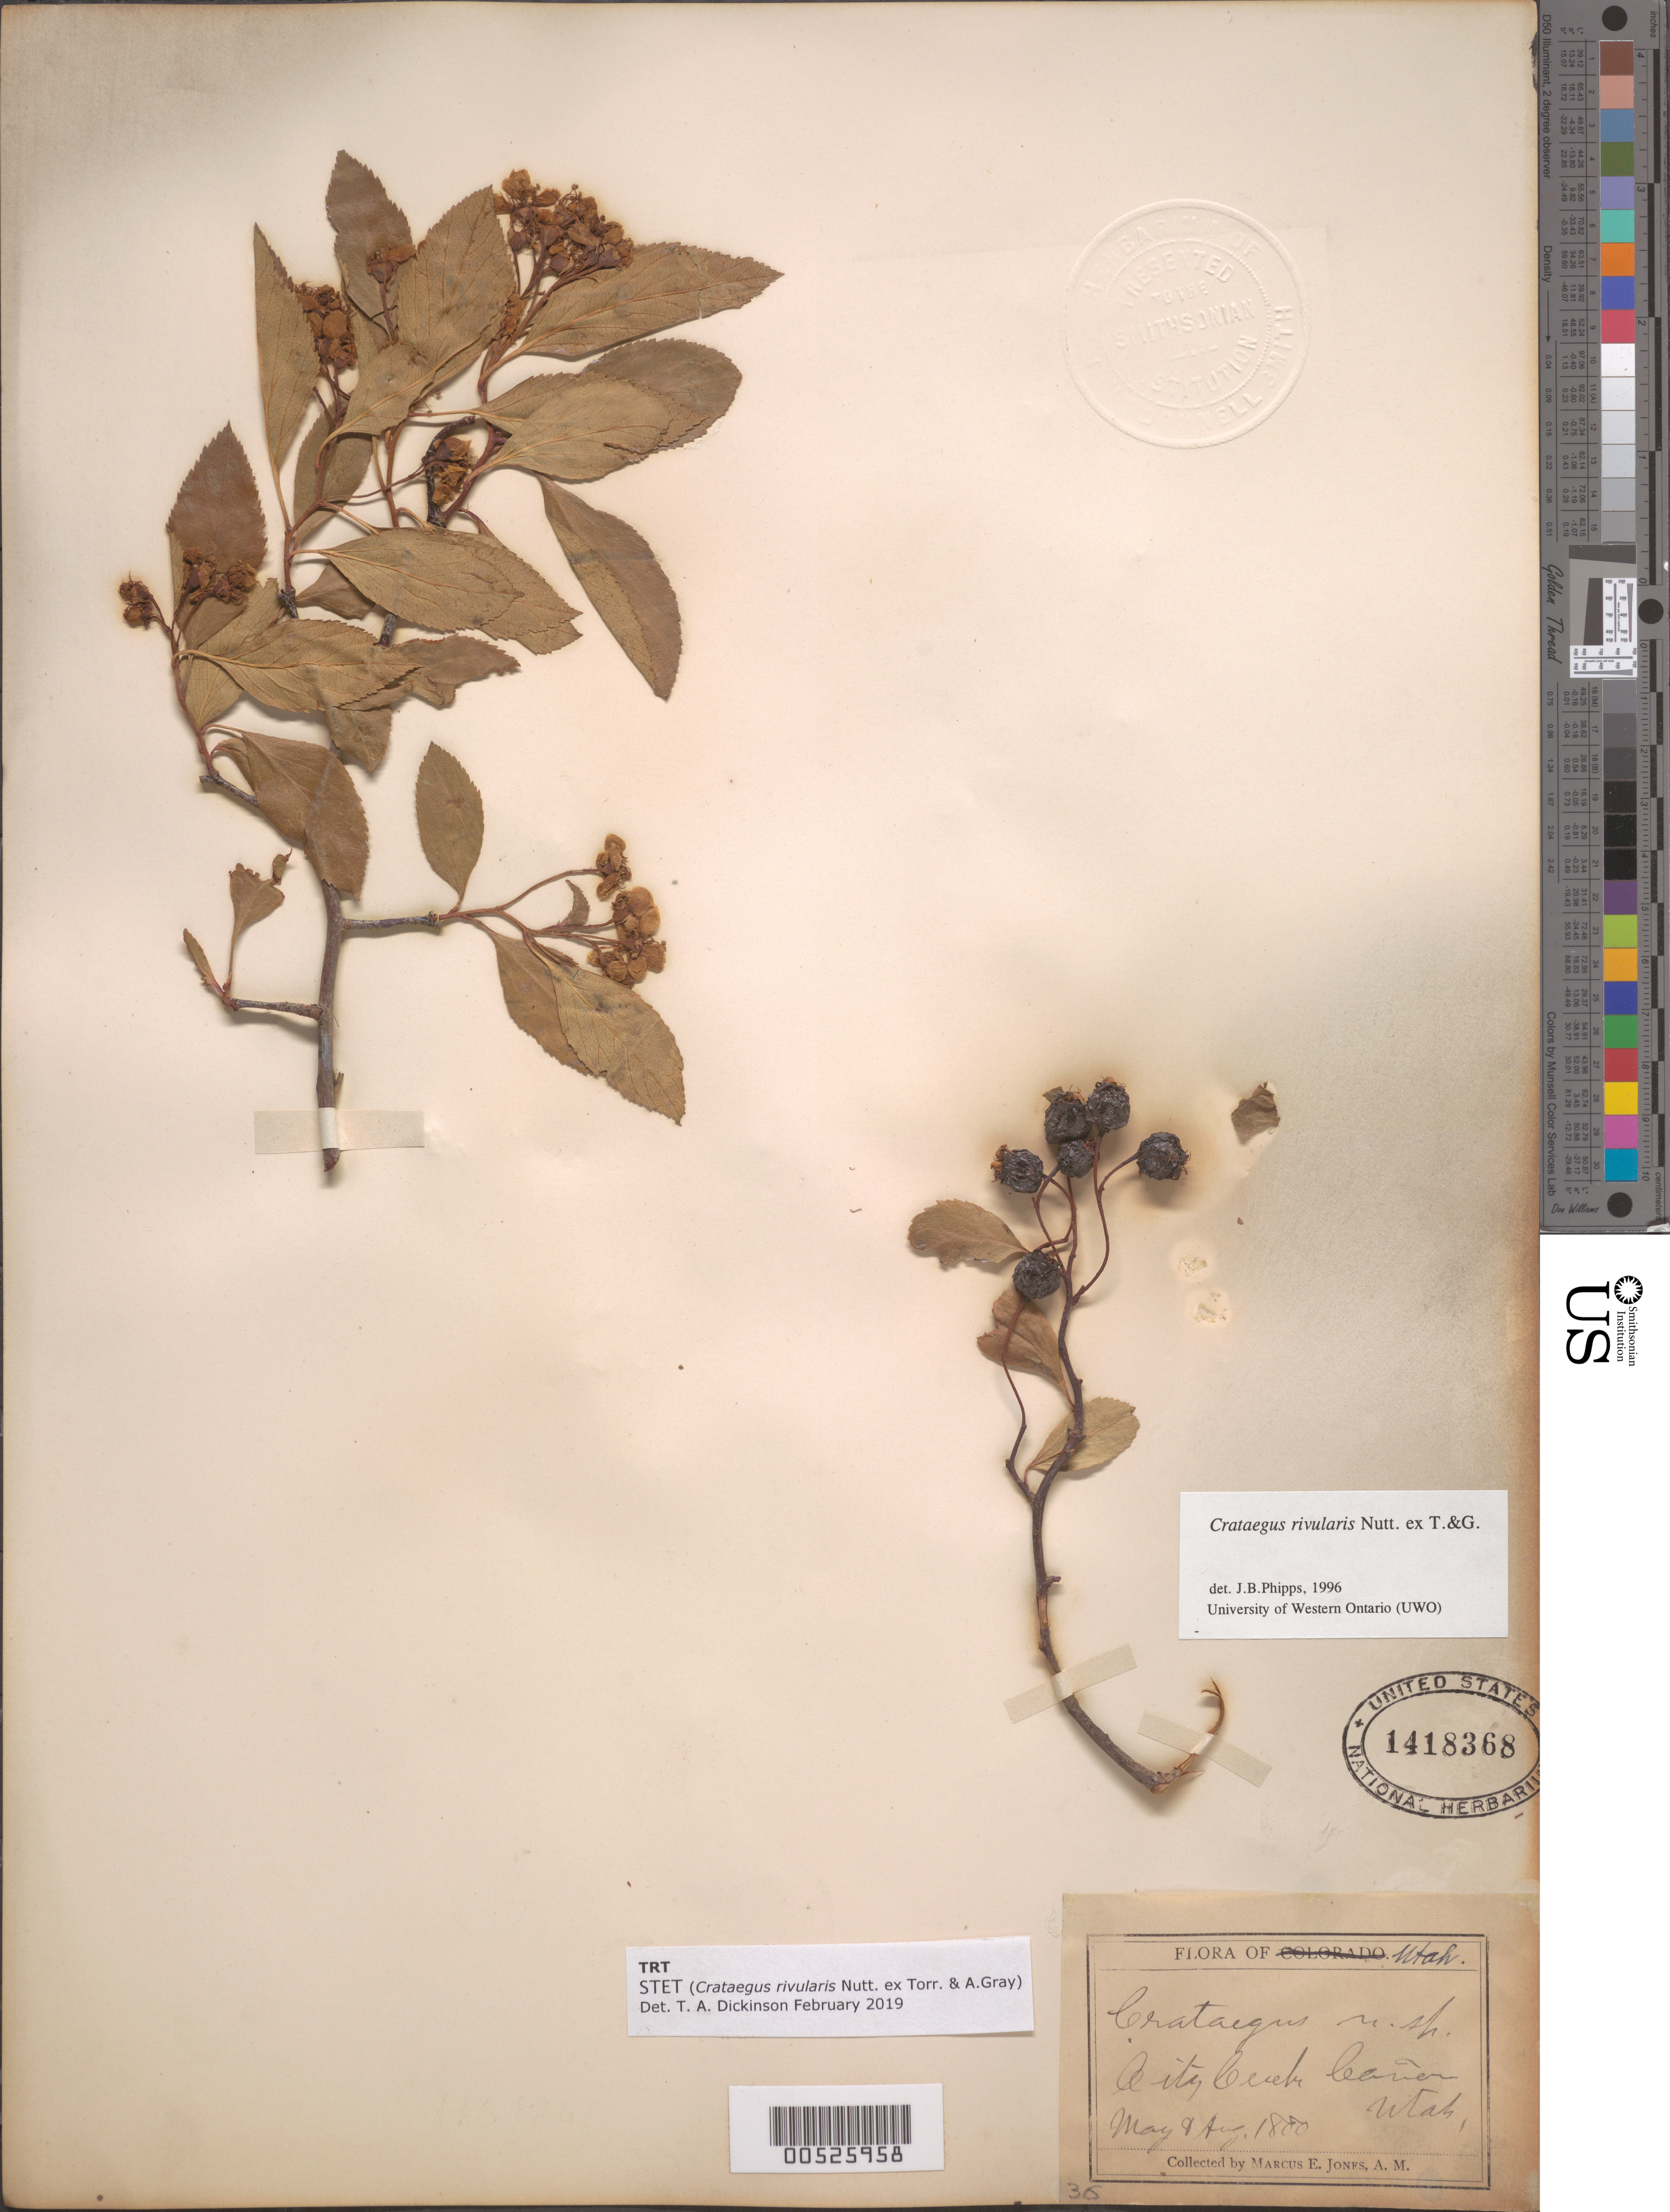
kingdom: Plantae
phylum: Tracheophyta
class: Magnoliopsida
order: Rosales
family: Rosaceae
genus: Crataegus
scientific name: Crataegus rivularis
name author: Nutt.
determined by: Phipps, James B., (UWO), University of Western Ontario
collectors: M. E. Jones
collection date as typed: May 1880 and -- Aug 1880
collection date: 1880-05,1880-08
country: United States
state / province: Utah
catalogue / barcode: US 1418368